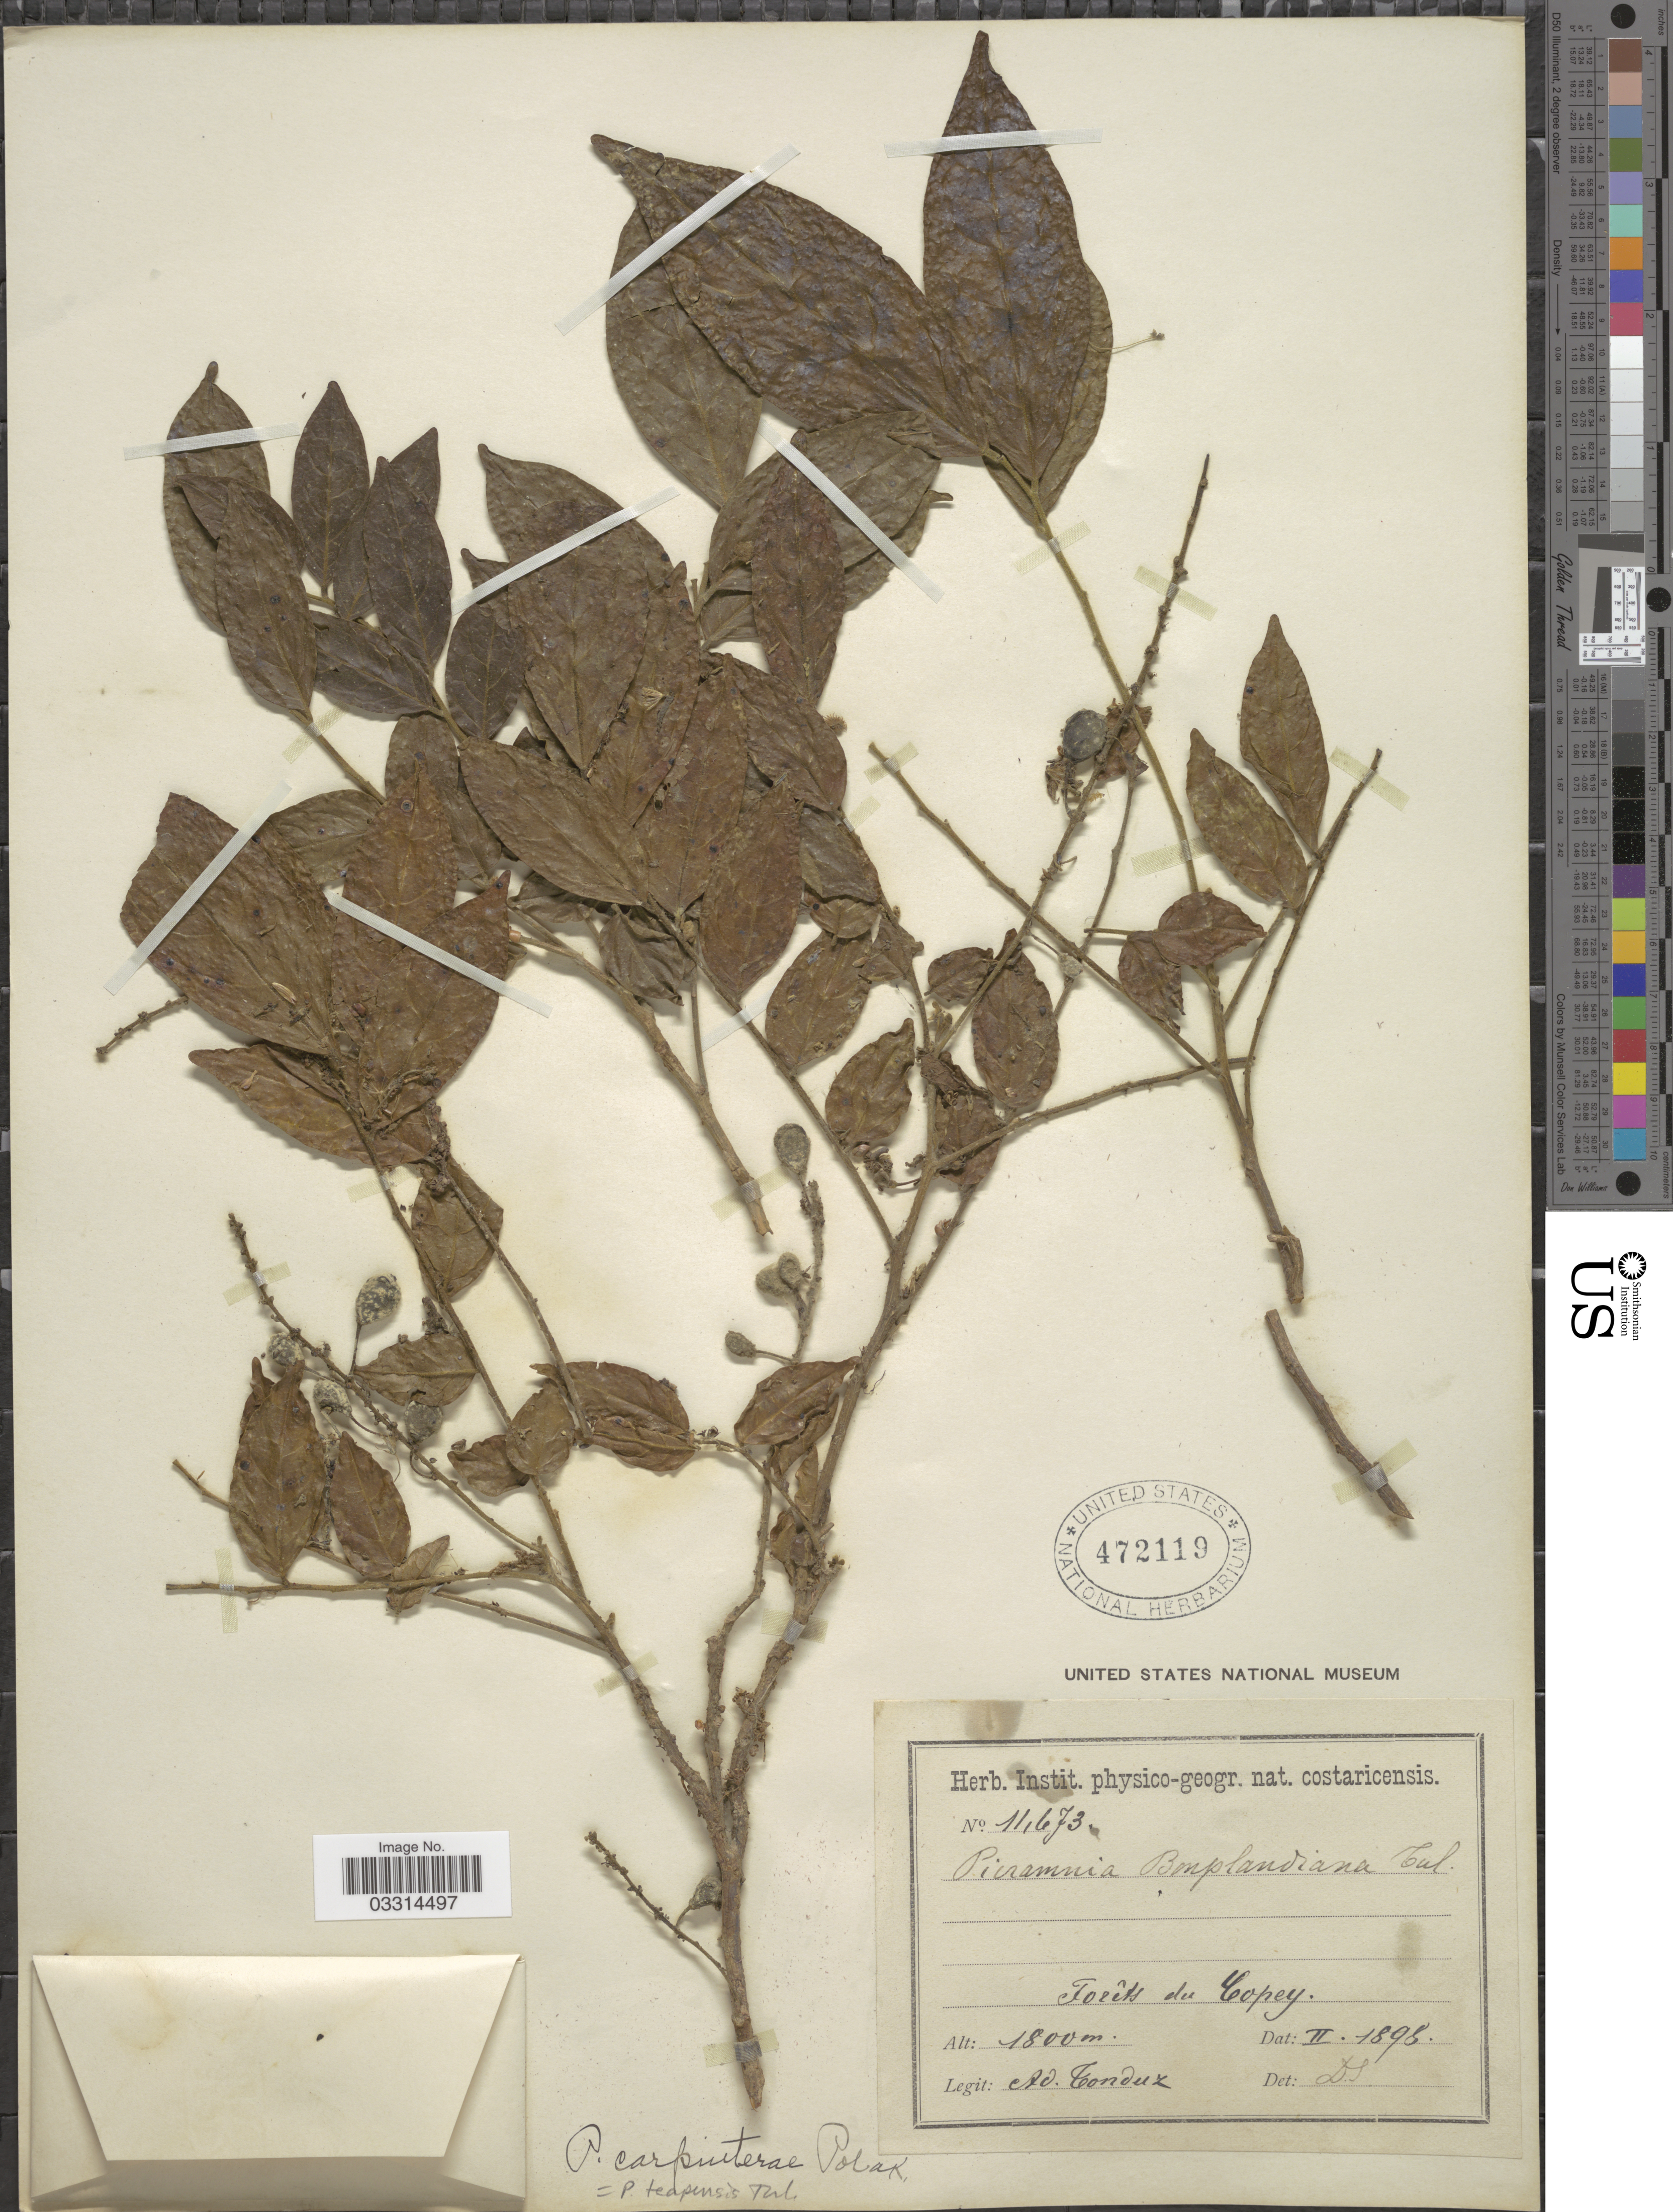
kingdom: Plantae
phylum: Tracheophyta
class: Magnoliopsida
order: Picramniales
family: Picramniaceae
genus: Picramnia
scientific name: Picramnia teapensis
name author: Tul.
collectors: A. Tonduz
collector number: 11673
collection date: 1898-02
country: Costa Rica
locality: Forêts du Copey.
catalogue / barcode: US 472119